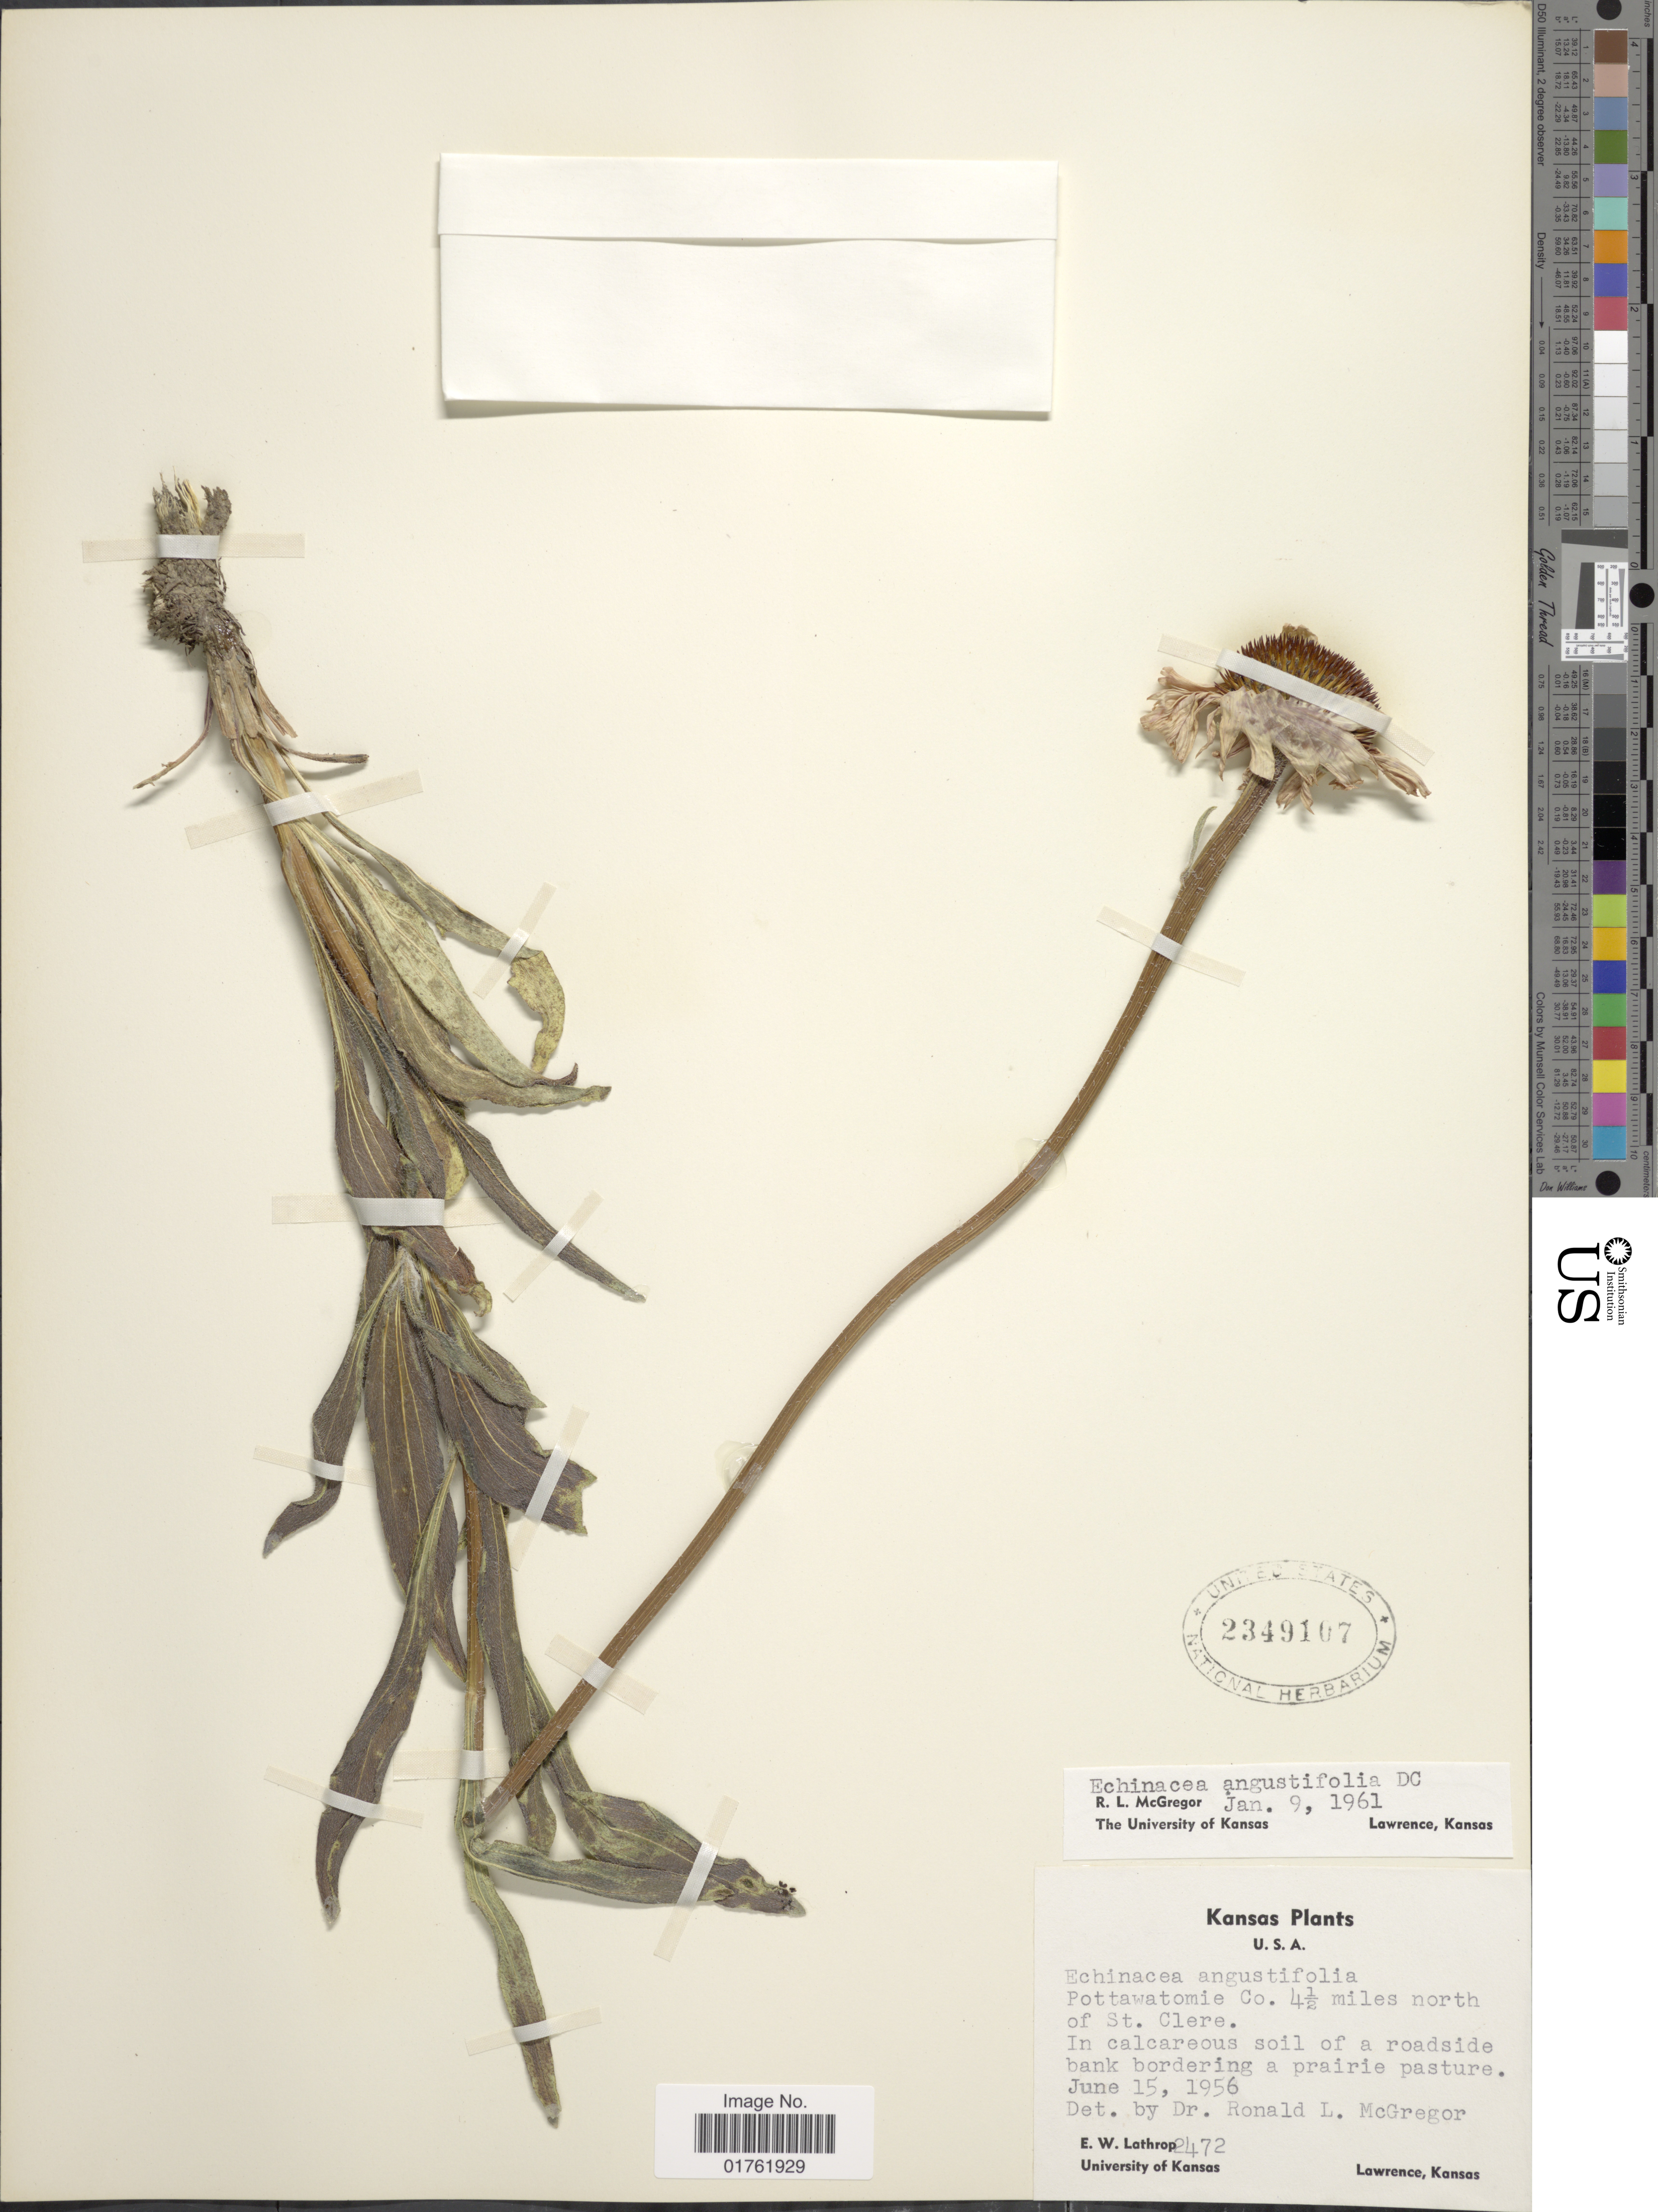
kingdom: Plantae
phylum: Tracheophyta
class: Magnoliopsida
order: Asterales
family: Asteraceae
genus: Echinacea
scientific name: Echinacea angustifolia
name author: DC.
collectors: E. W. Lathrop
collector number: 2472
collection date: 1956-06-15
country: United States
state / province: Kansas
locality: Pottawatomie Co. 4½ miles north of St. Clere. In calcareous soil of a roadside bank bordering a prairie pasture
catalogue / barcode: US 2349107